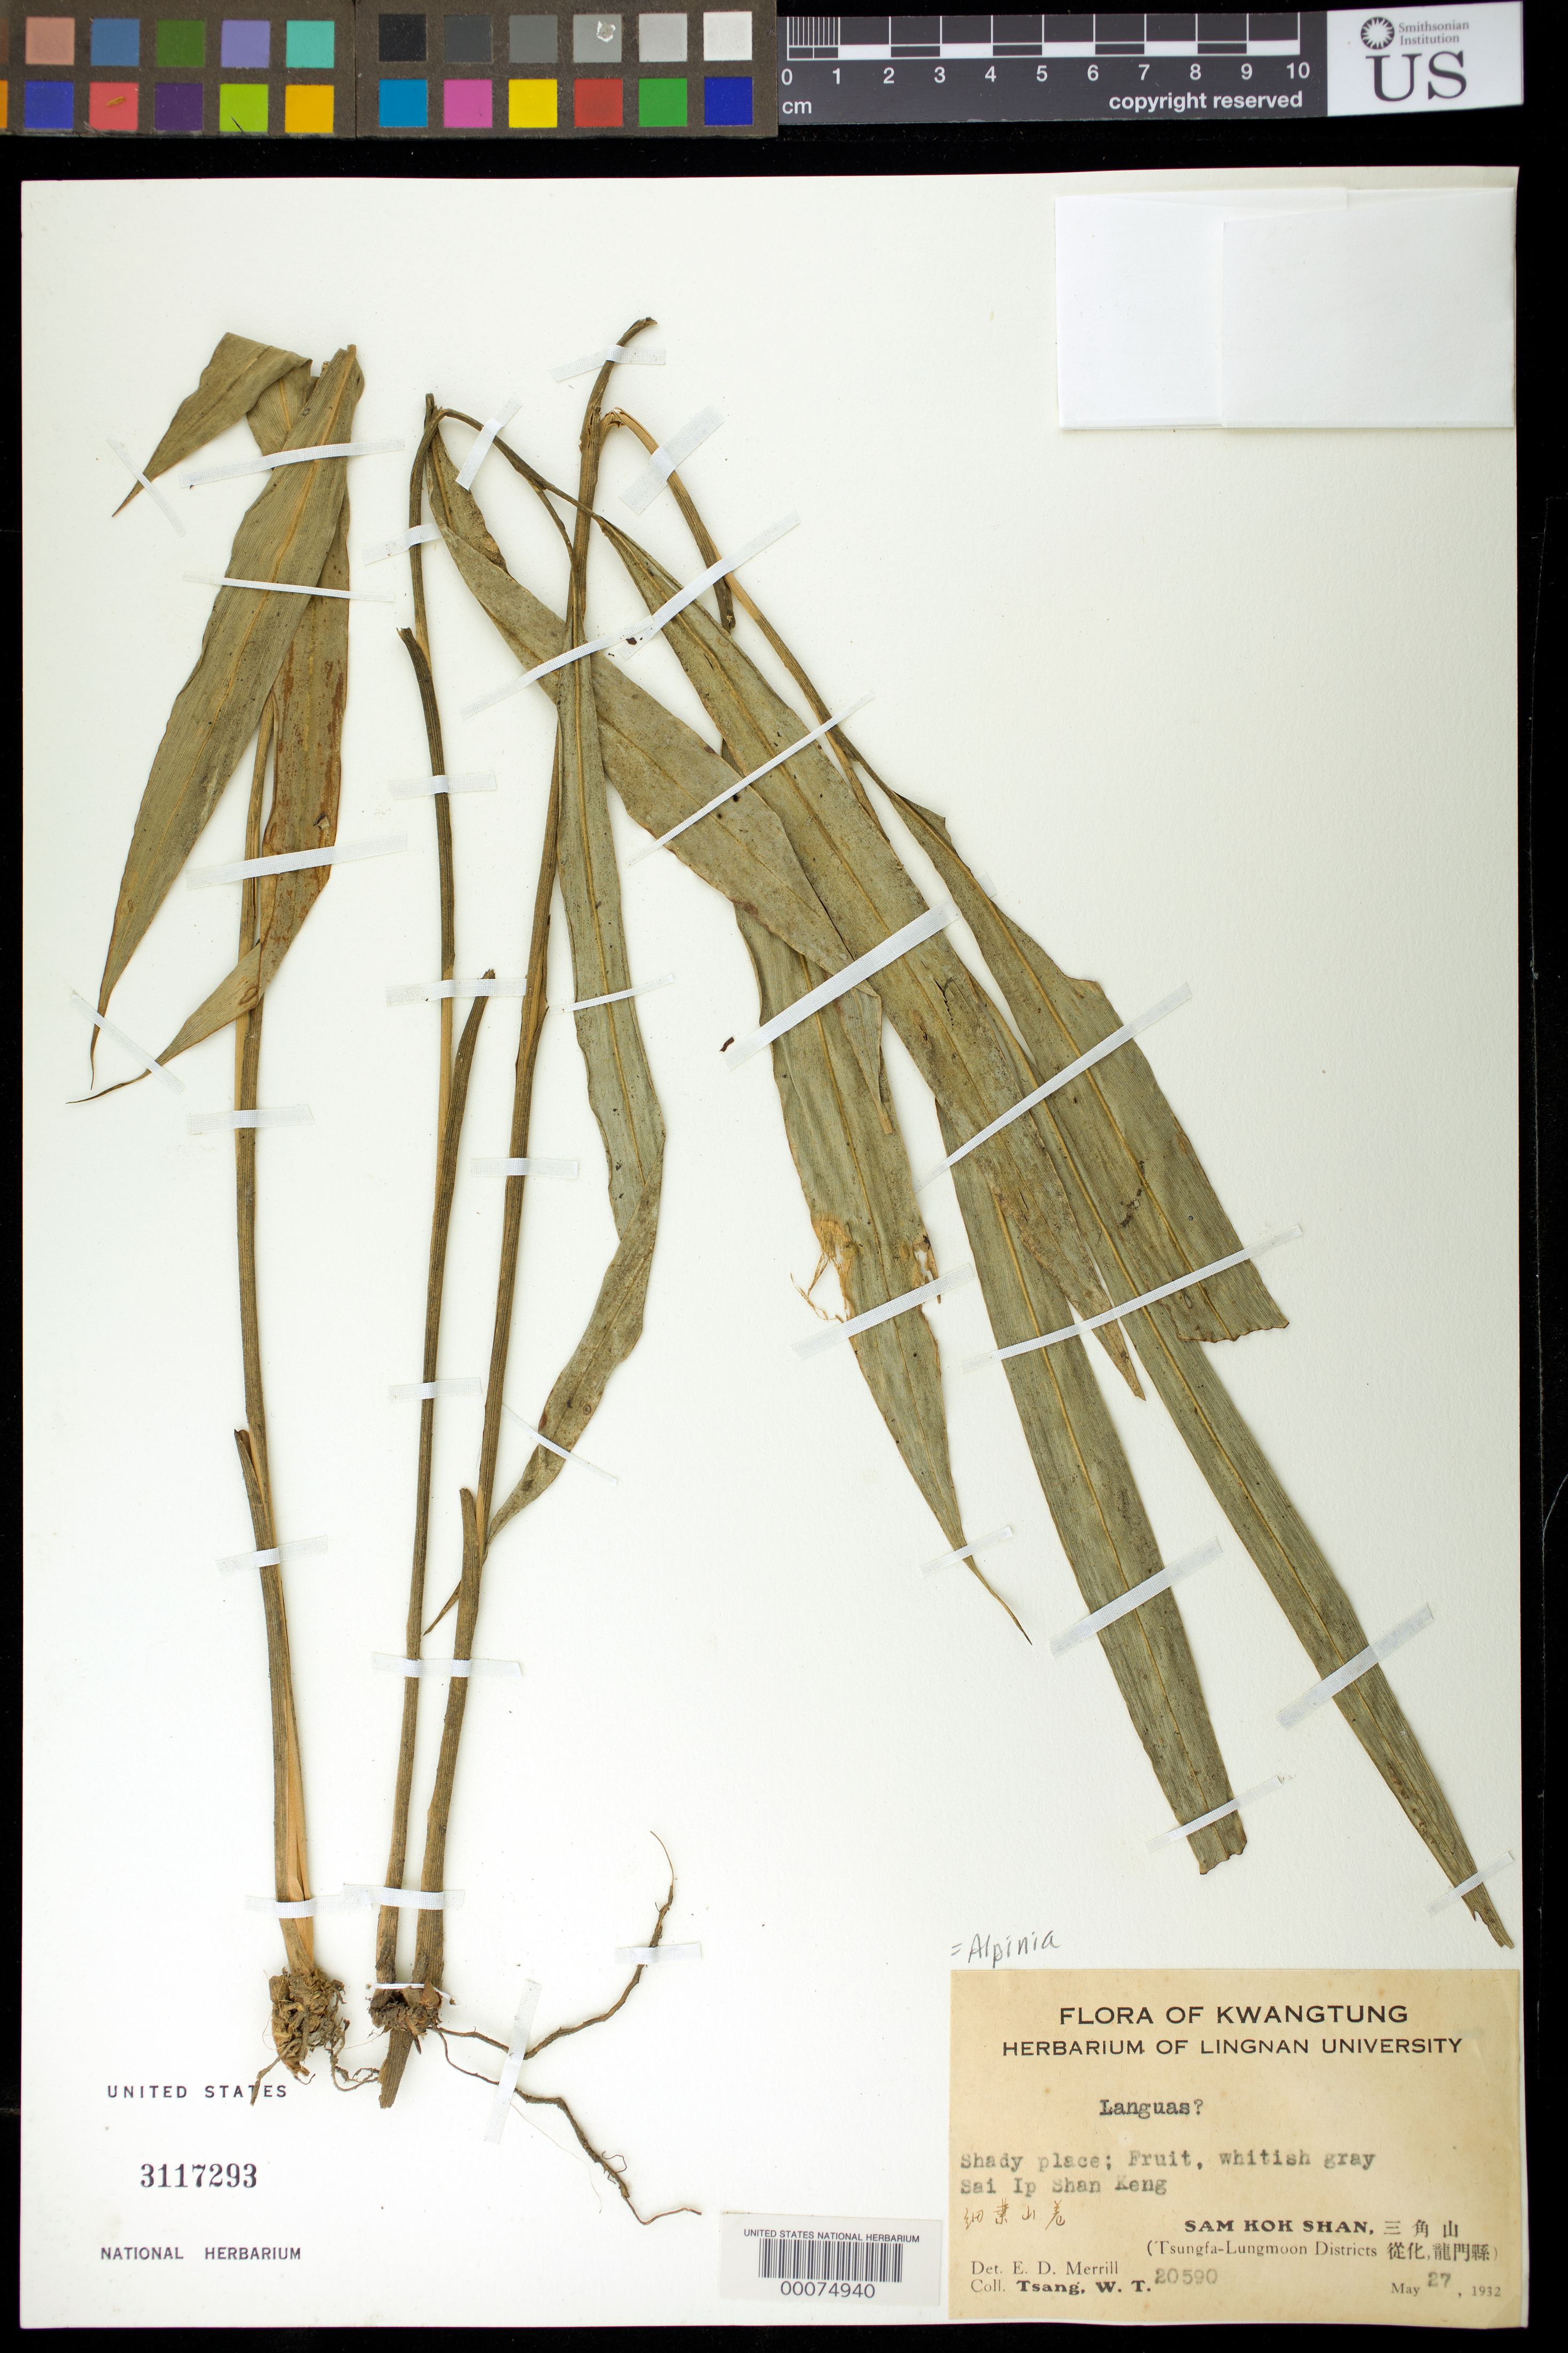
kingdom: Plantae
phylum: Tracheophyta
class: Liliopsida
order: Zingiberales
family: Zingiberaceae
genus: Alpinia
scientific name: Alpinia sp.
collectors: W. T. Tsang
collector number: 20590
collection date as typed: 27 May 1932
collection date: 1932-05-27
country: China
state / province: Guangdong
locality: Sam kok shan, (tsungfa-lungmoon districts)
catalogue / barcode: US 3117293